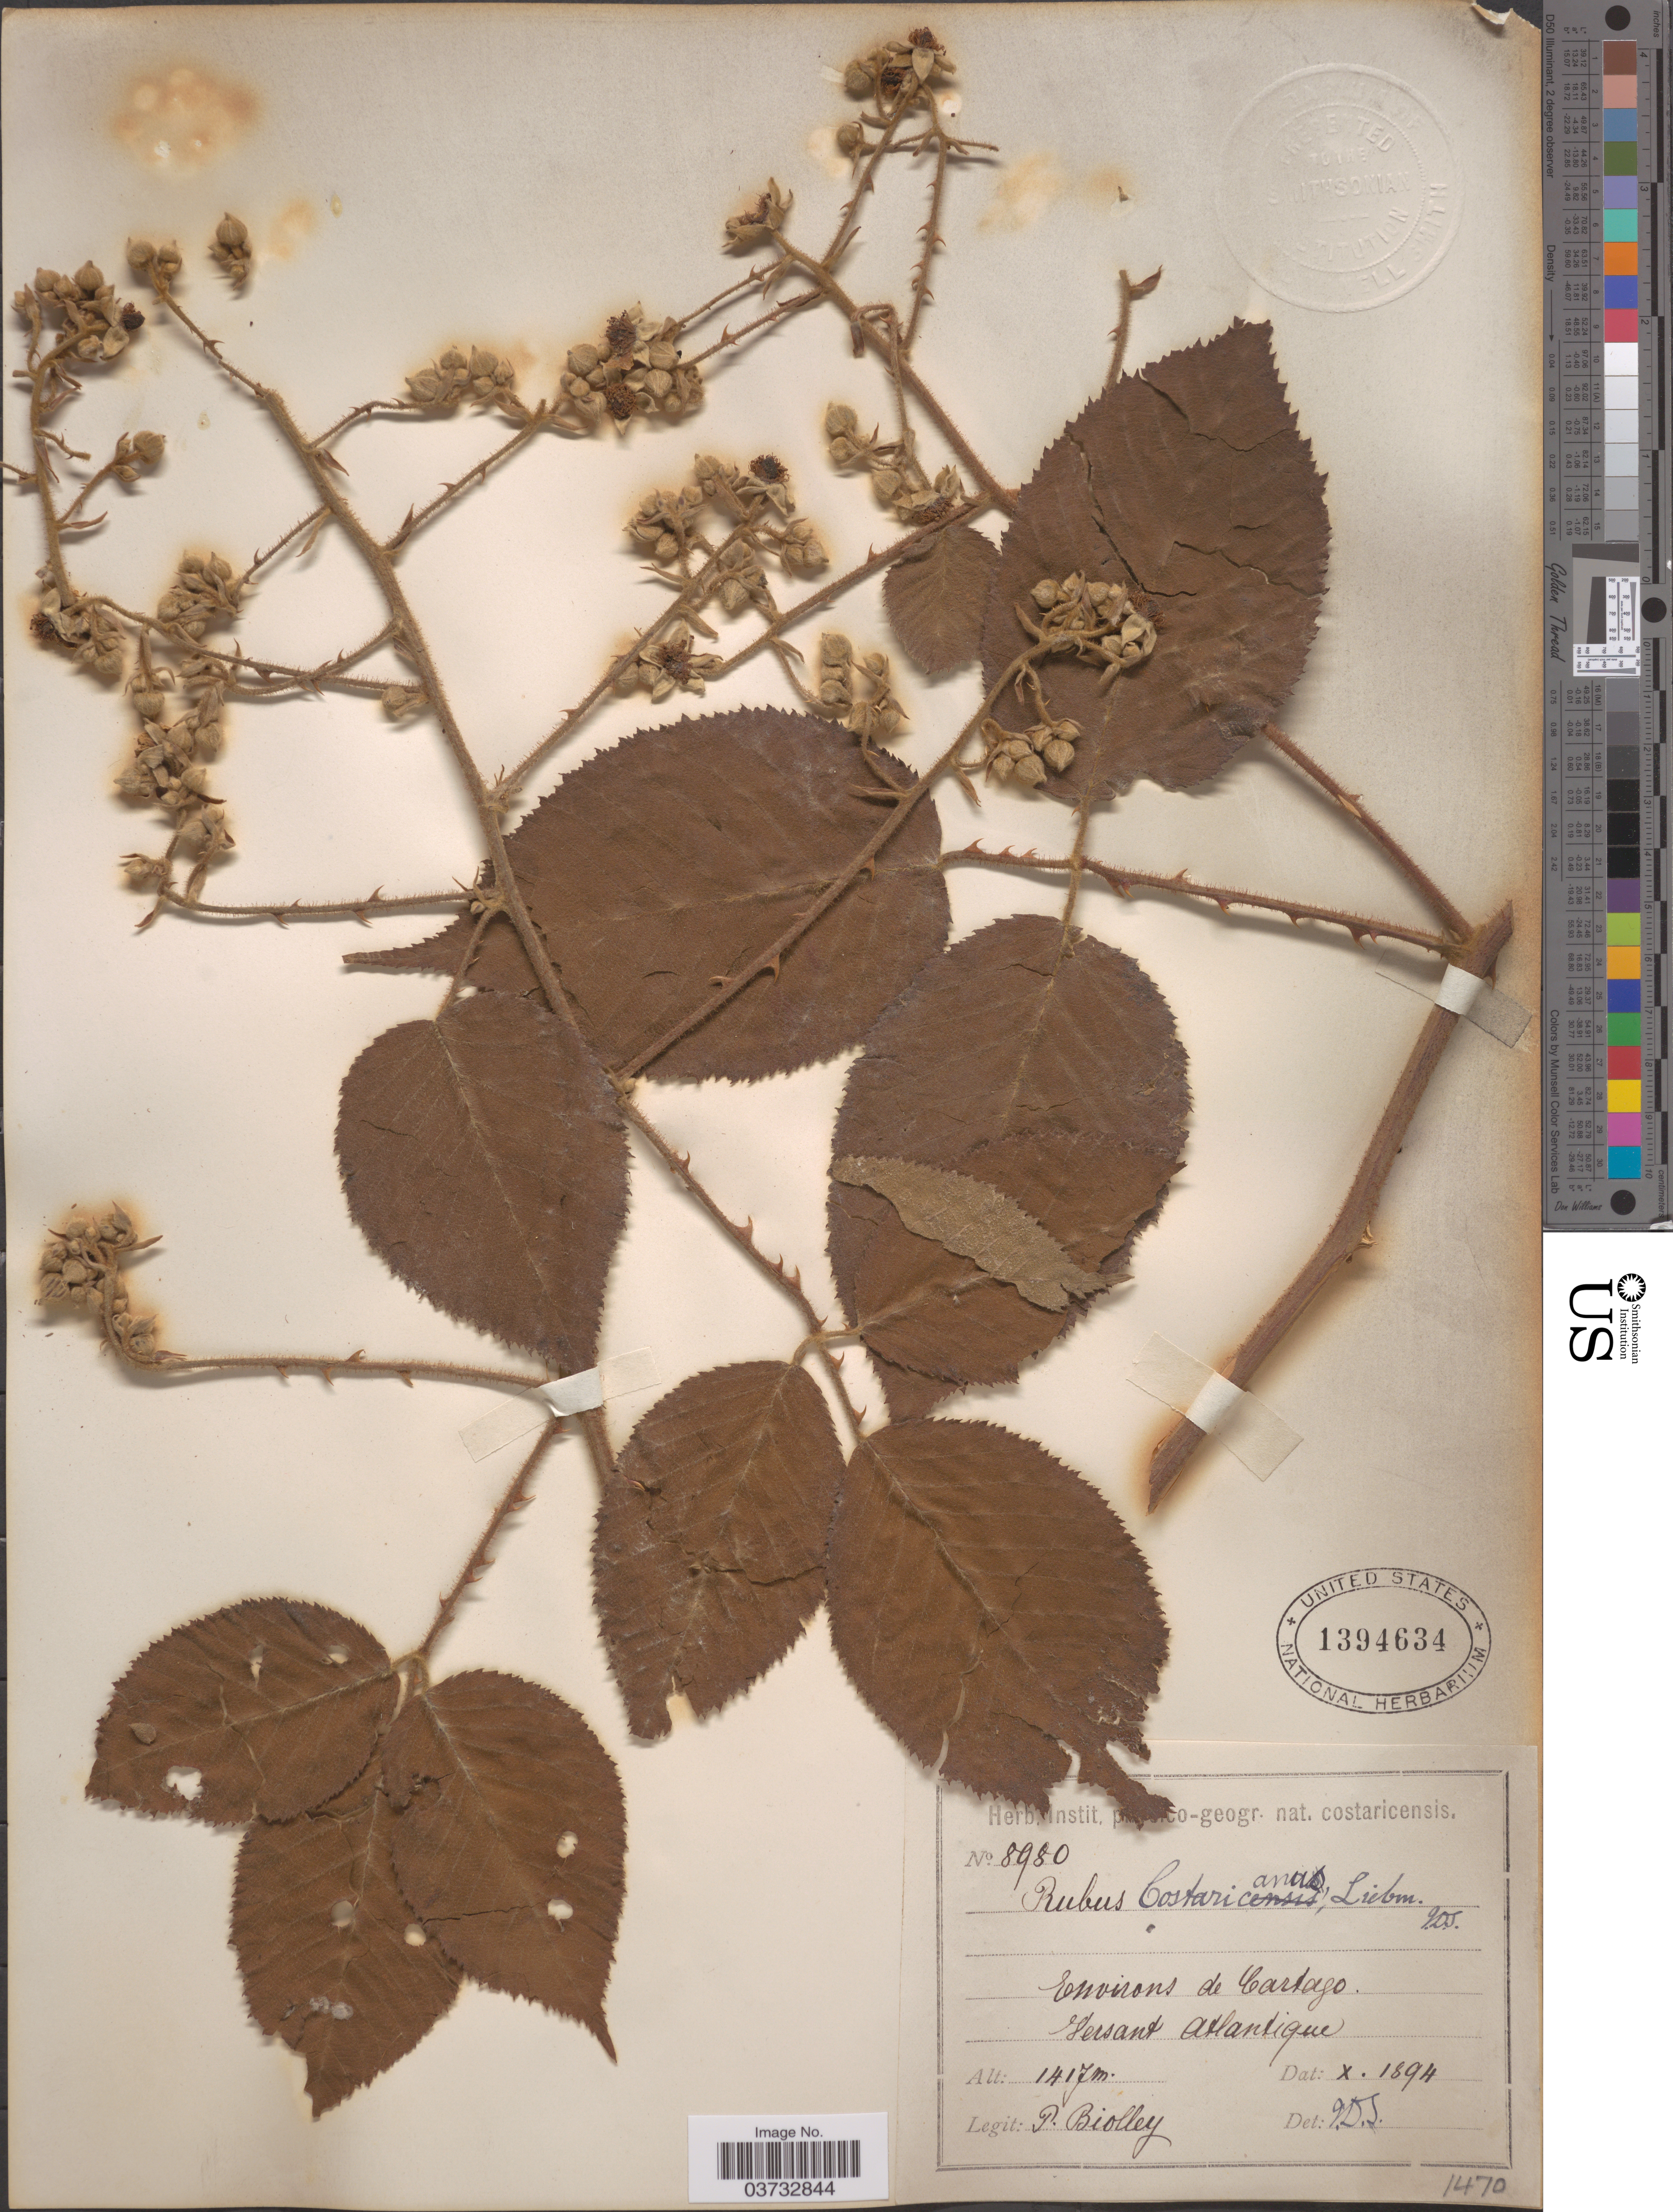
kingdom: Plantae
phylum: Tracheophyta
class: Magnoliopsida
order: Rosales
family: Rosaceae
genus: Rubus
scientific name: Rubus costaricanus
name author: Liebm.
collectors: P. Biolley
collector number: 8980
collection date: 1894-10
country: Costa Rica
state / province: Cartago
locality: Environs de Cartago. Versant Atlantique.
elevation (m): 1417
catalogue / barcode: US 1394634